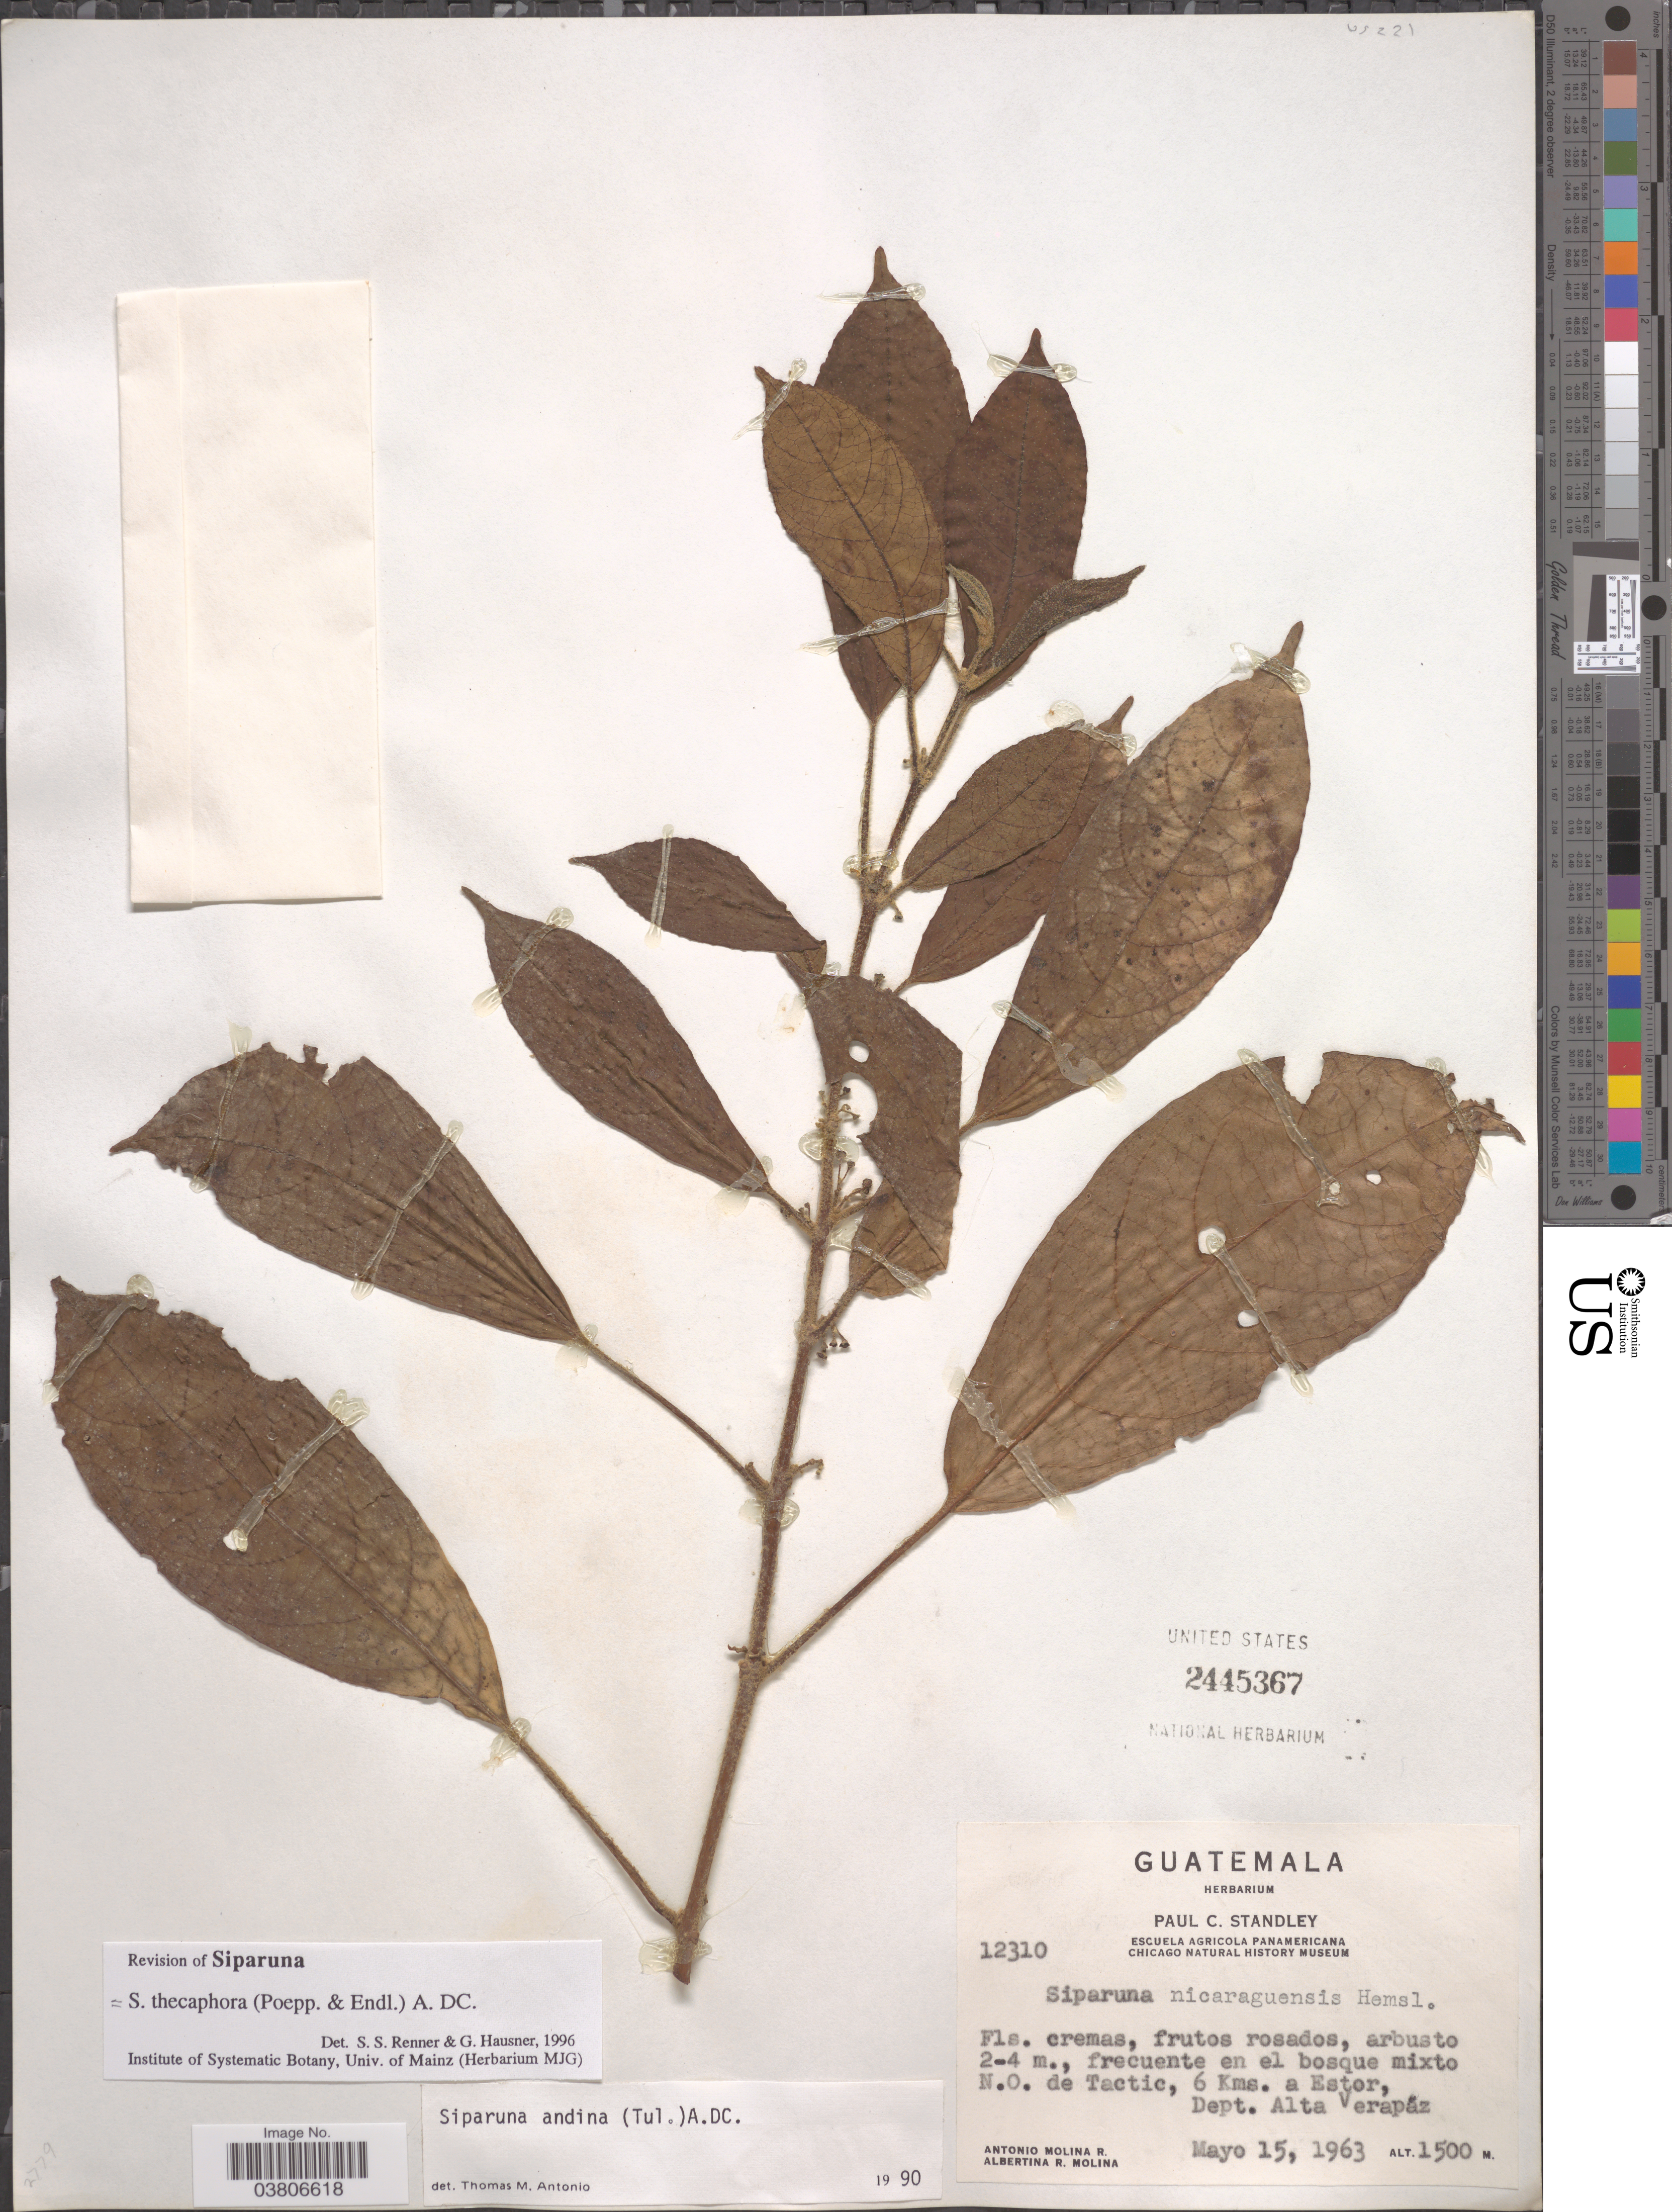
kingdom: Plantae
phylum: Tracheophyta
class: Magnoliopsida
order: Laurales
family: Siparunaceae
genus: Siparuna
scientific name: Siparuna thecaphora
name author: (Poepp. & Endl.) A. DC.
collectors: A. Molina R. & A. R. Molina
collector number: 12310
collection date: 1963-05-15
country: Guatemala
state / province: Alta Verapaz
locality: Frecuente en el bosque mixto N.O. de Tactic, 6 Kms. a Estor, Dept. Alta Verapáz.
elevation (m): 1500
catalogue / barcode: US 2445367